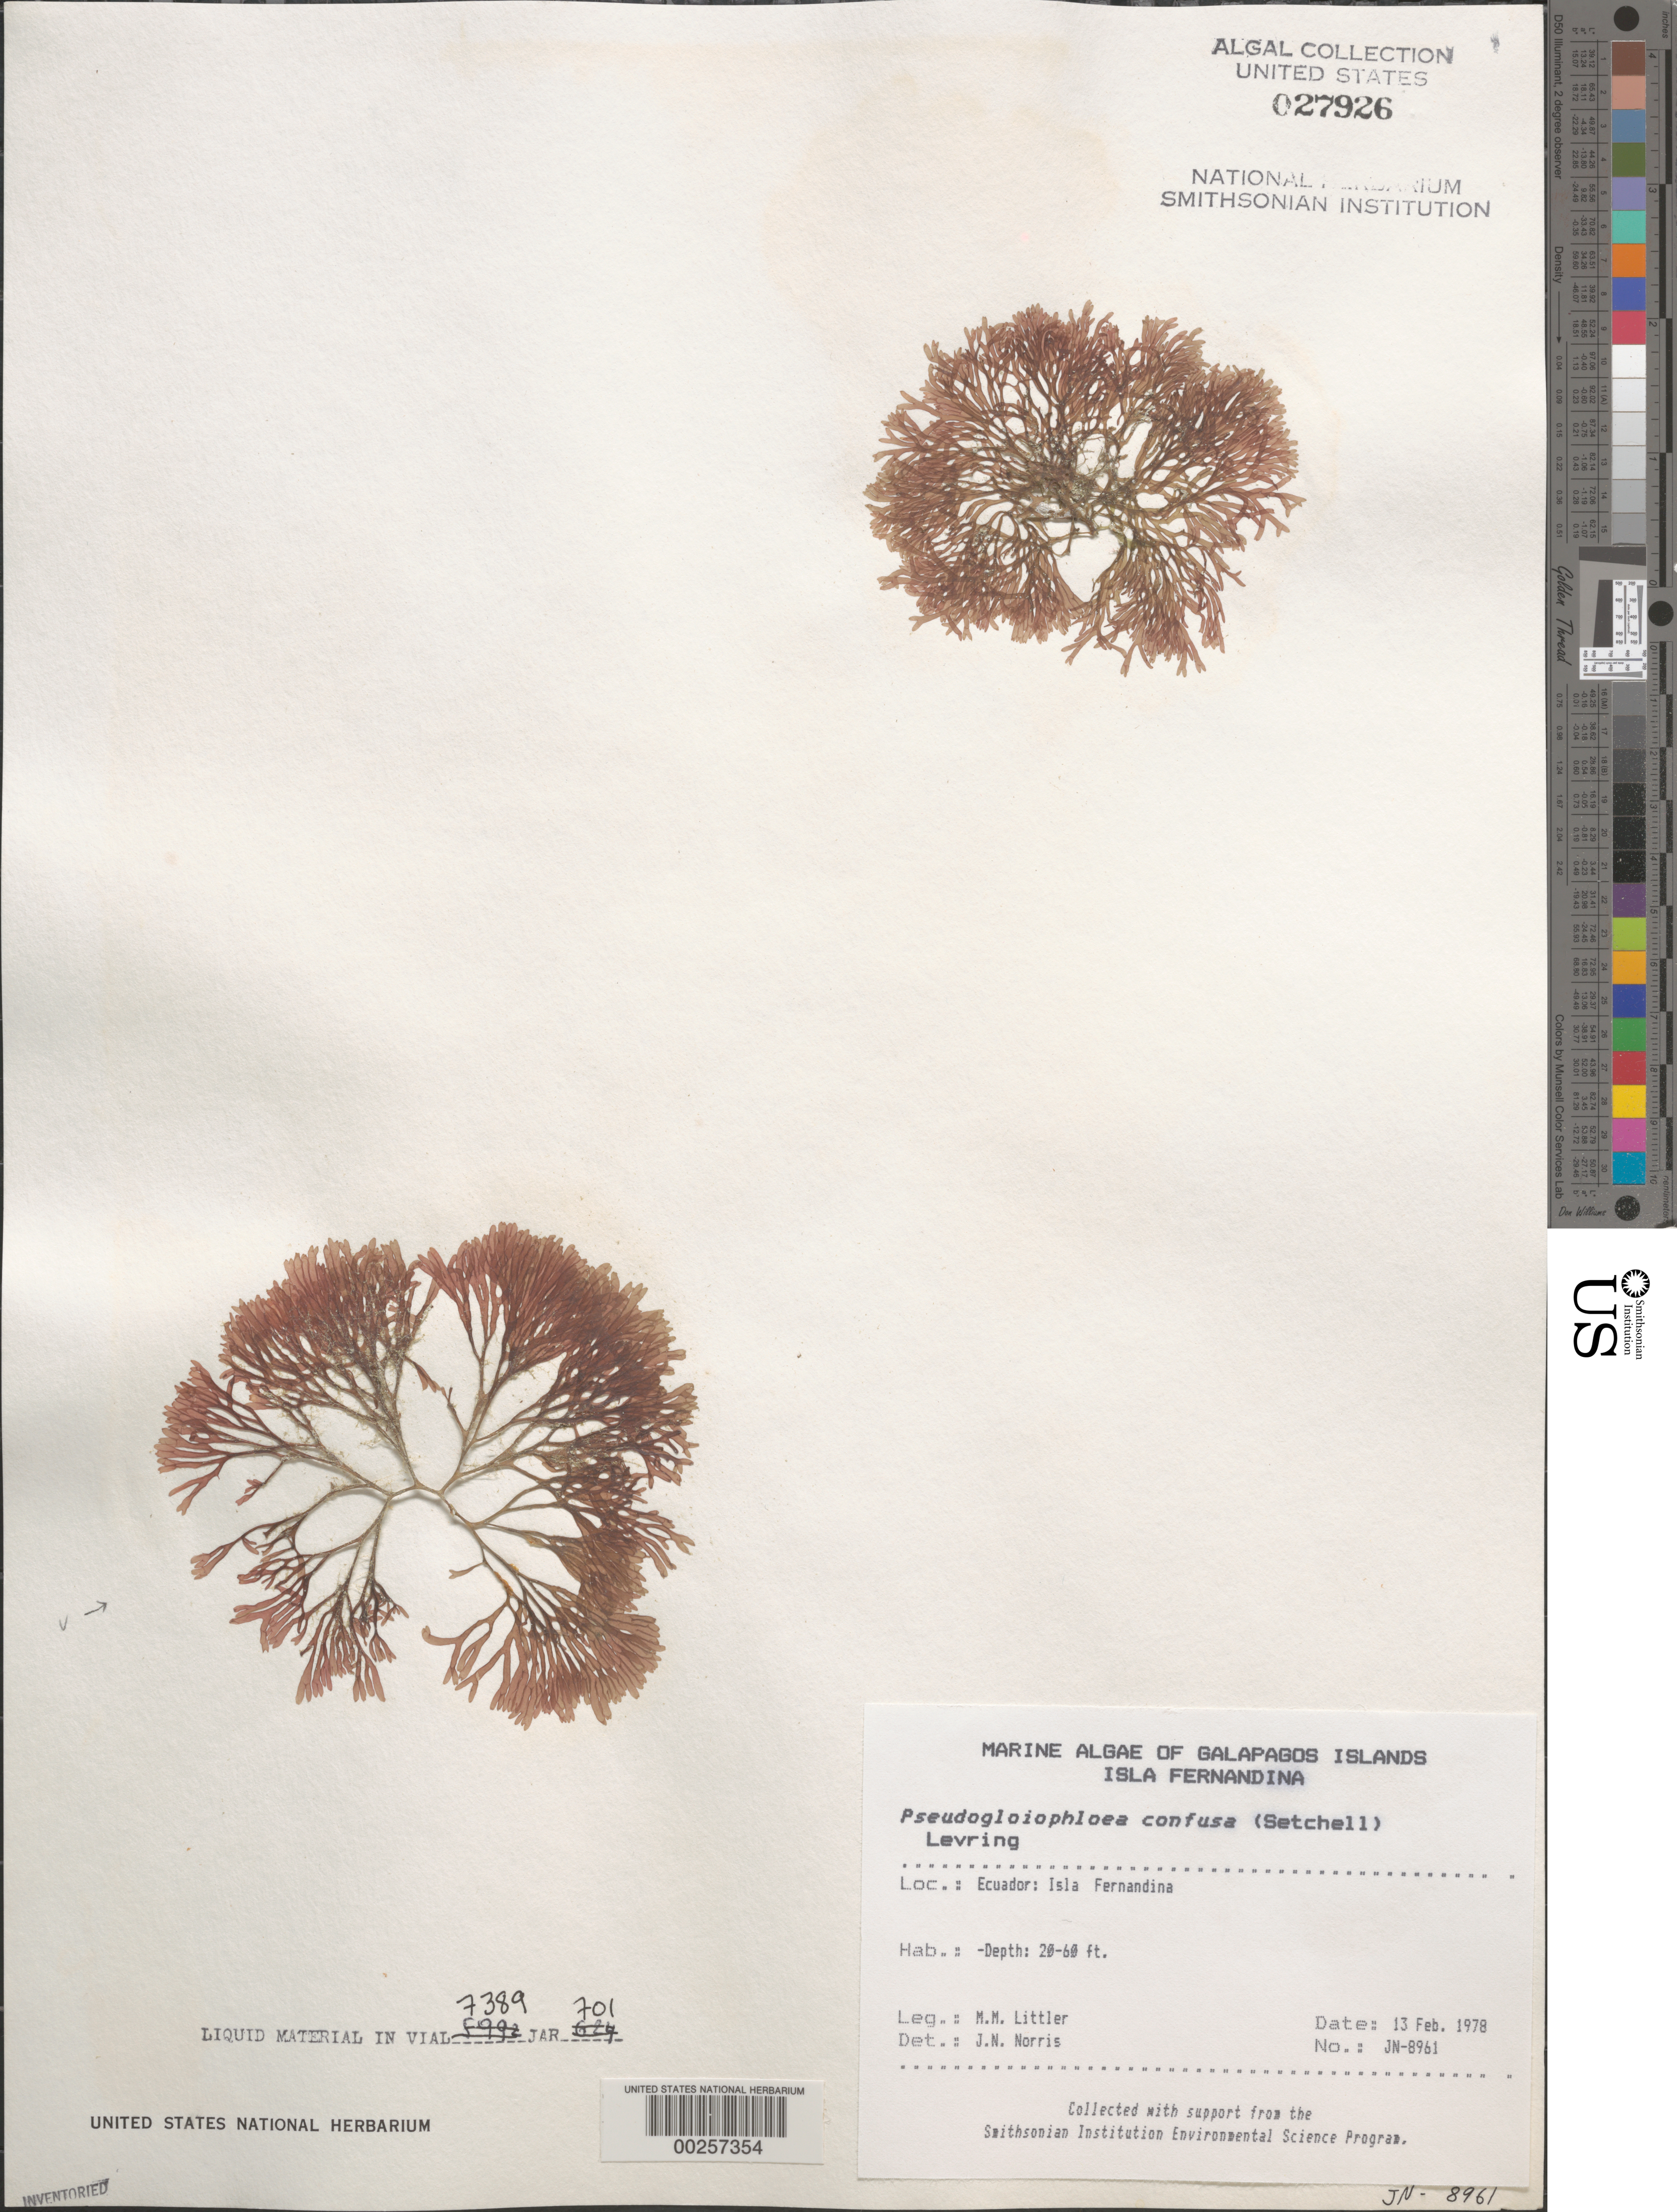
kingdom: Plantae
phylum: Rhodophyta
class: Florideophyceae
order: Nemaliales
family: Scinaiaceae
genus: Scinaia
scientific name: Scinaia confusa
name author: (Setch.) Huisman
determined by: Algae name updating Project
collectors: M. M. Littler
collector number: Jn-8961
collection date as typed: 13 Feb 1978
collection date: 1978-02-13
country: Ecuador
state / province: Colón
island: Fernandina [Narborough]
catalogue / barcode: US 27926